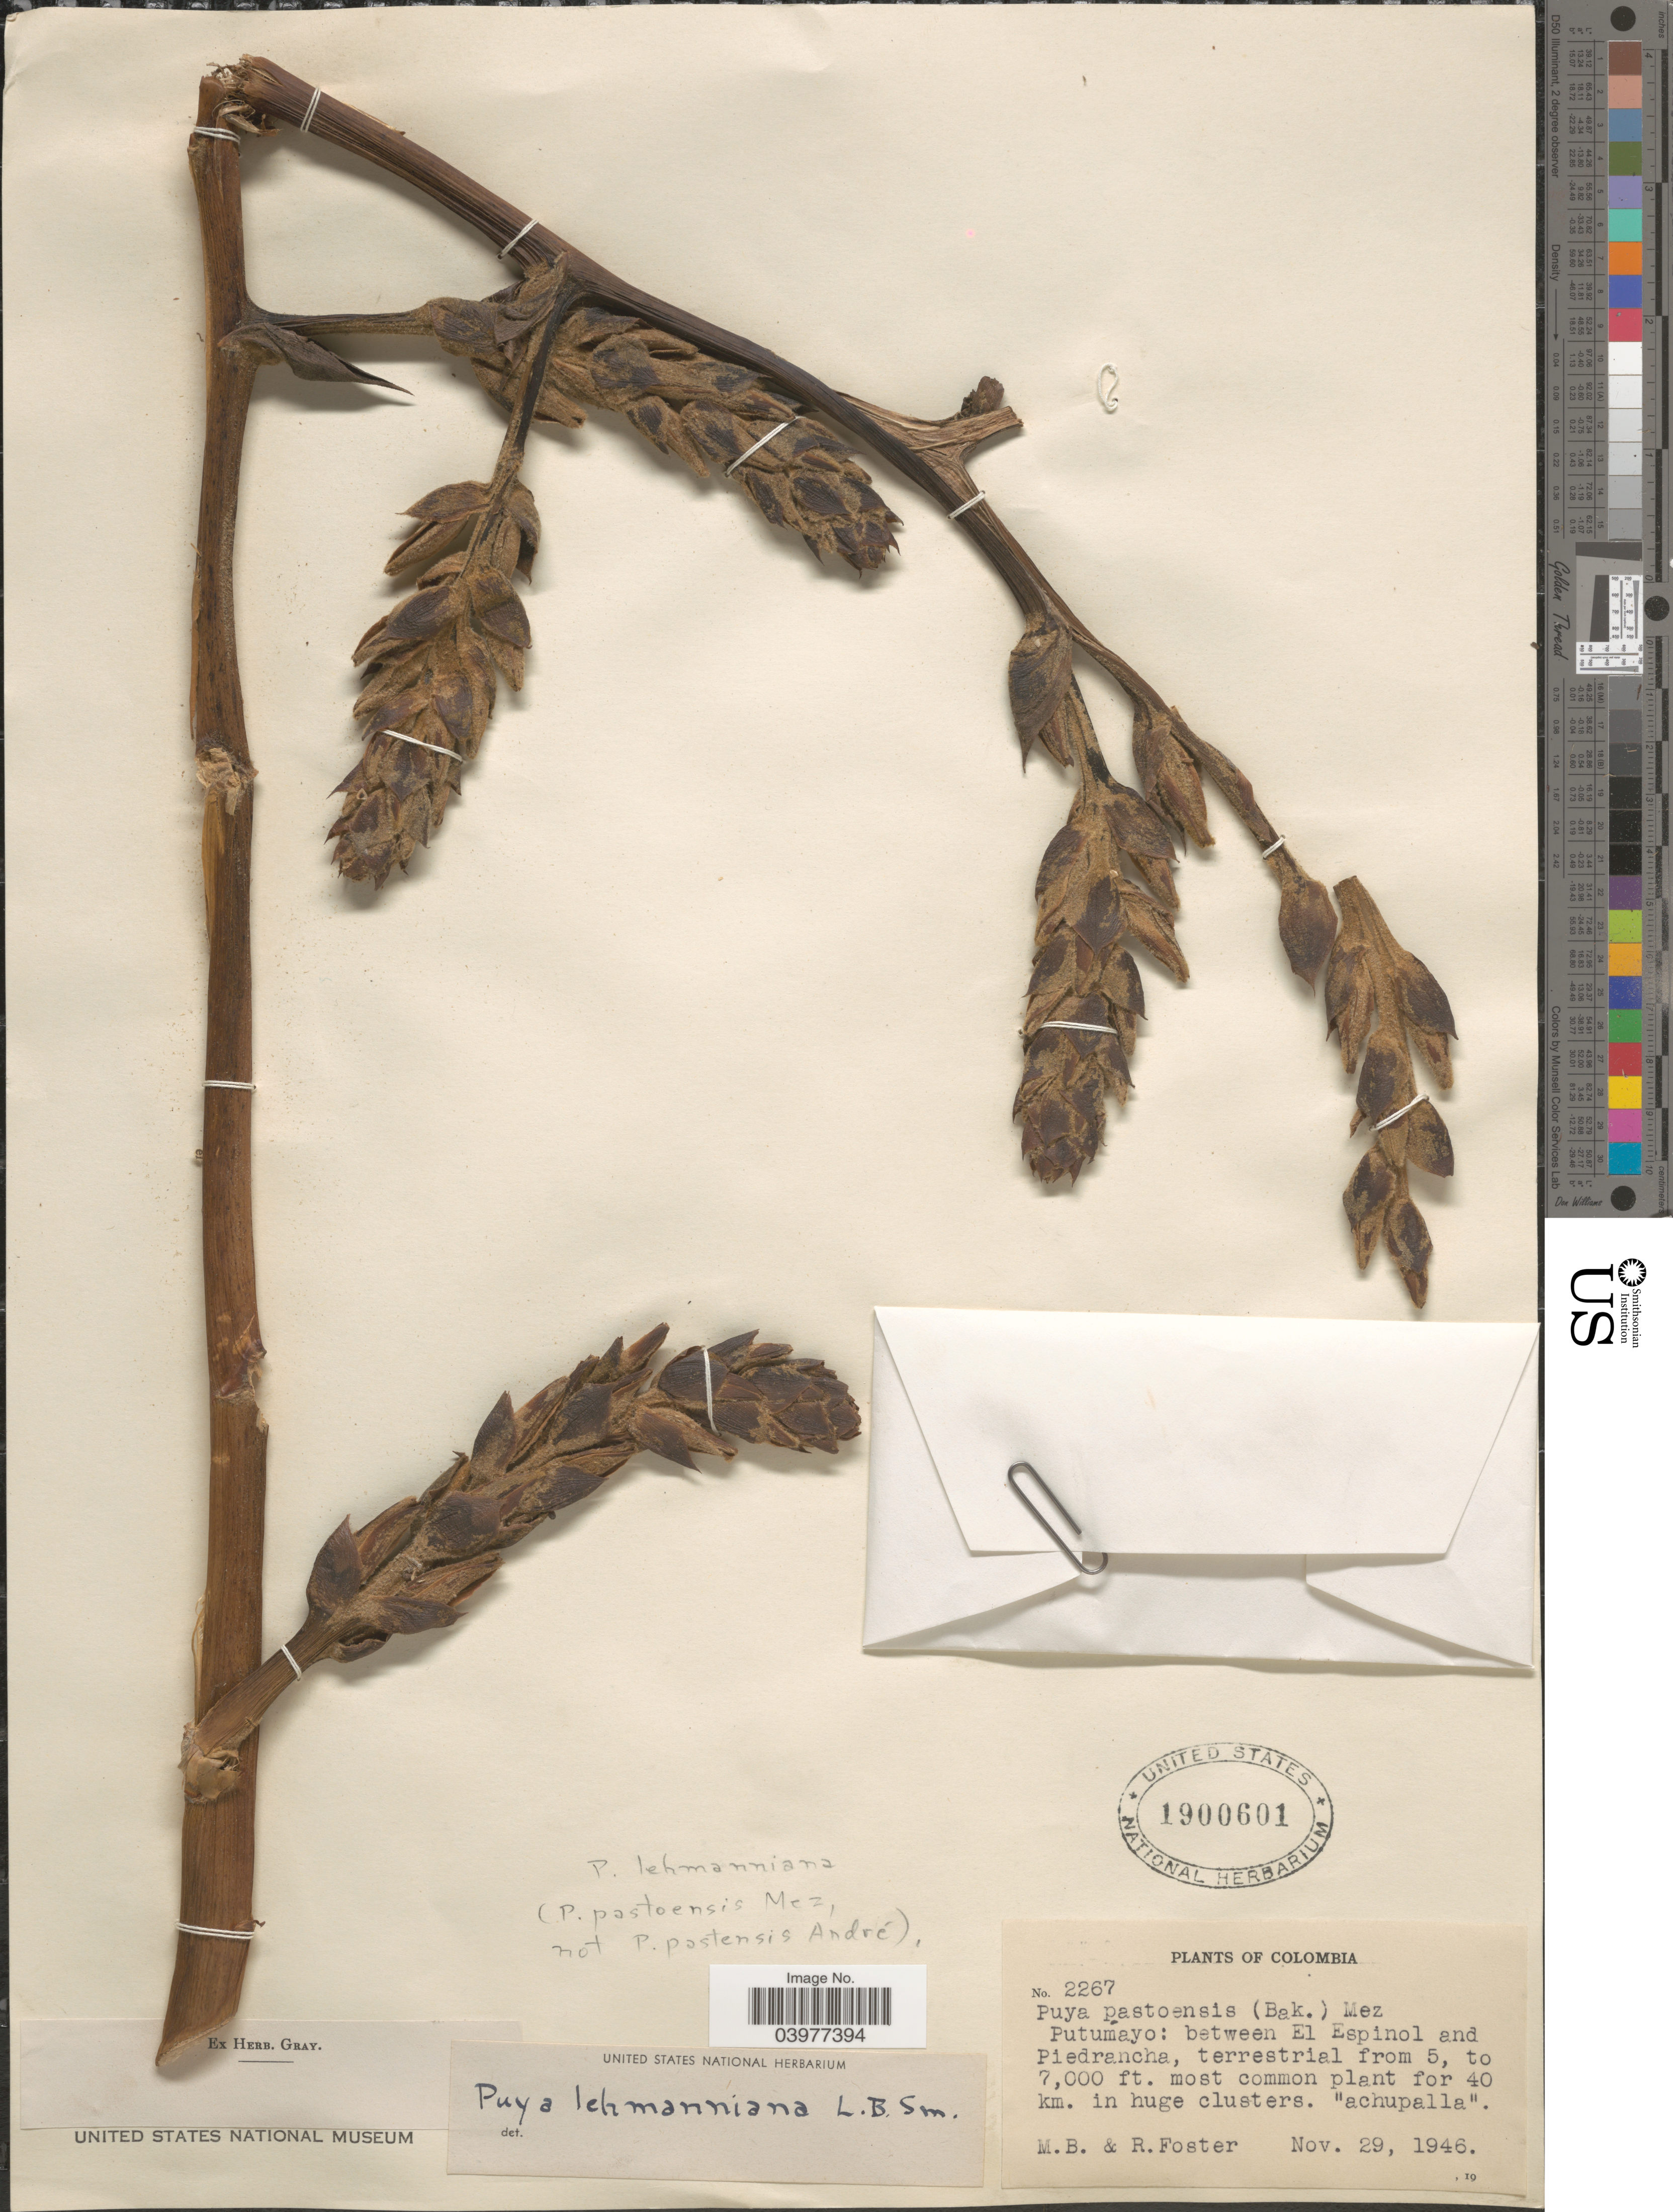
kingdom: Plantae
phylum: Tracheophyta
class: Liliopsida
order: Poales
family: Bromeliaceae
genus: Puya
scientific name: Puya lehmanniana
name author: L.B. Sm.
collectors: M. B. Foster & R. Foster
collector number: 2267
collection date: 1946-11-29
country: Colombia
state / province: Putumayo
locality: Between El Espinol and Piedrancha, terrestrial.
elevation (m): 1524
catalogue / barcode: US 1900601